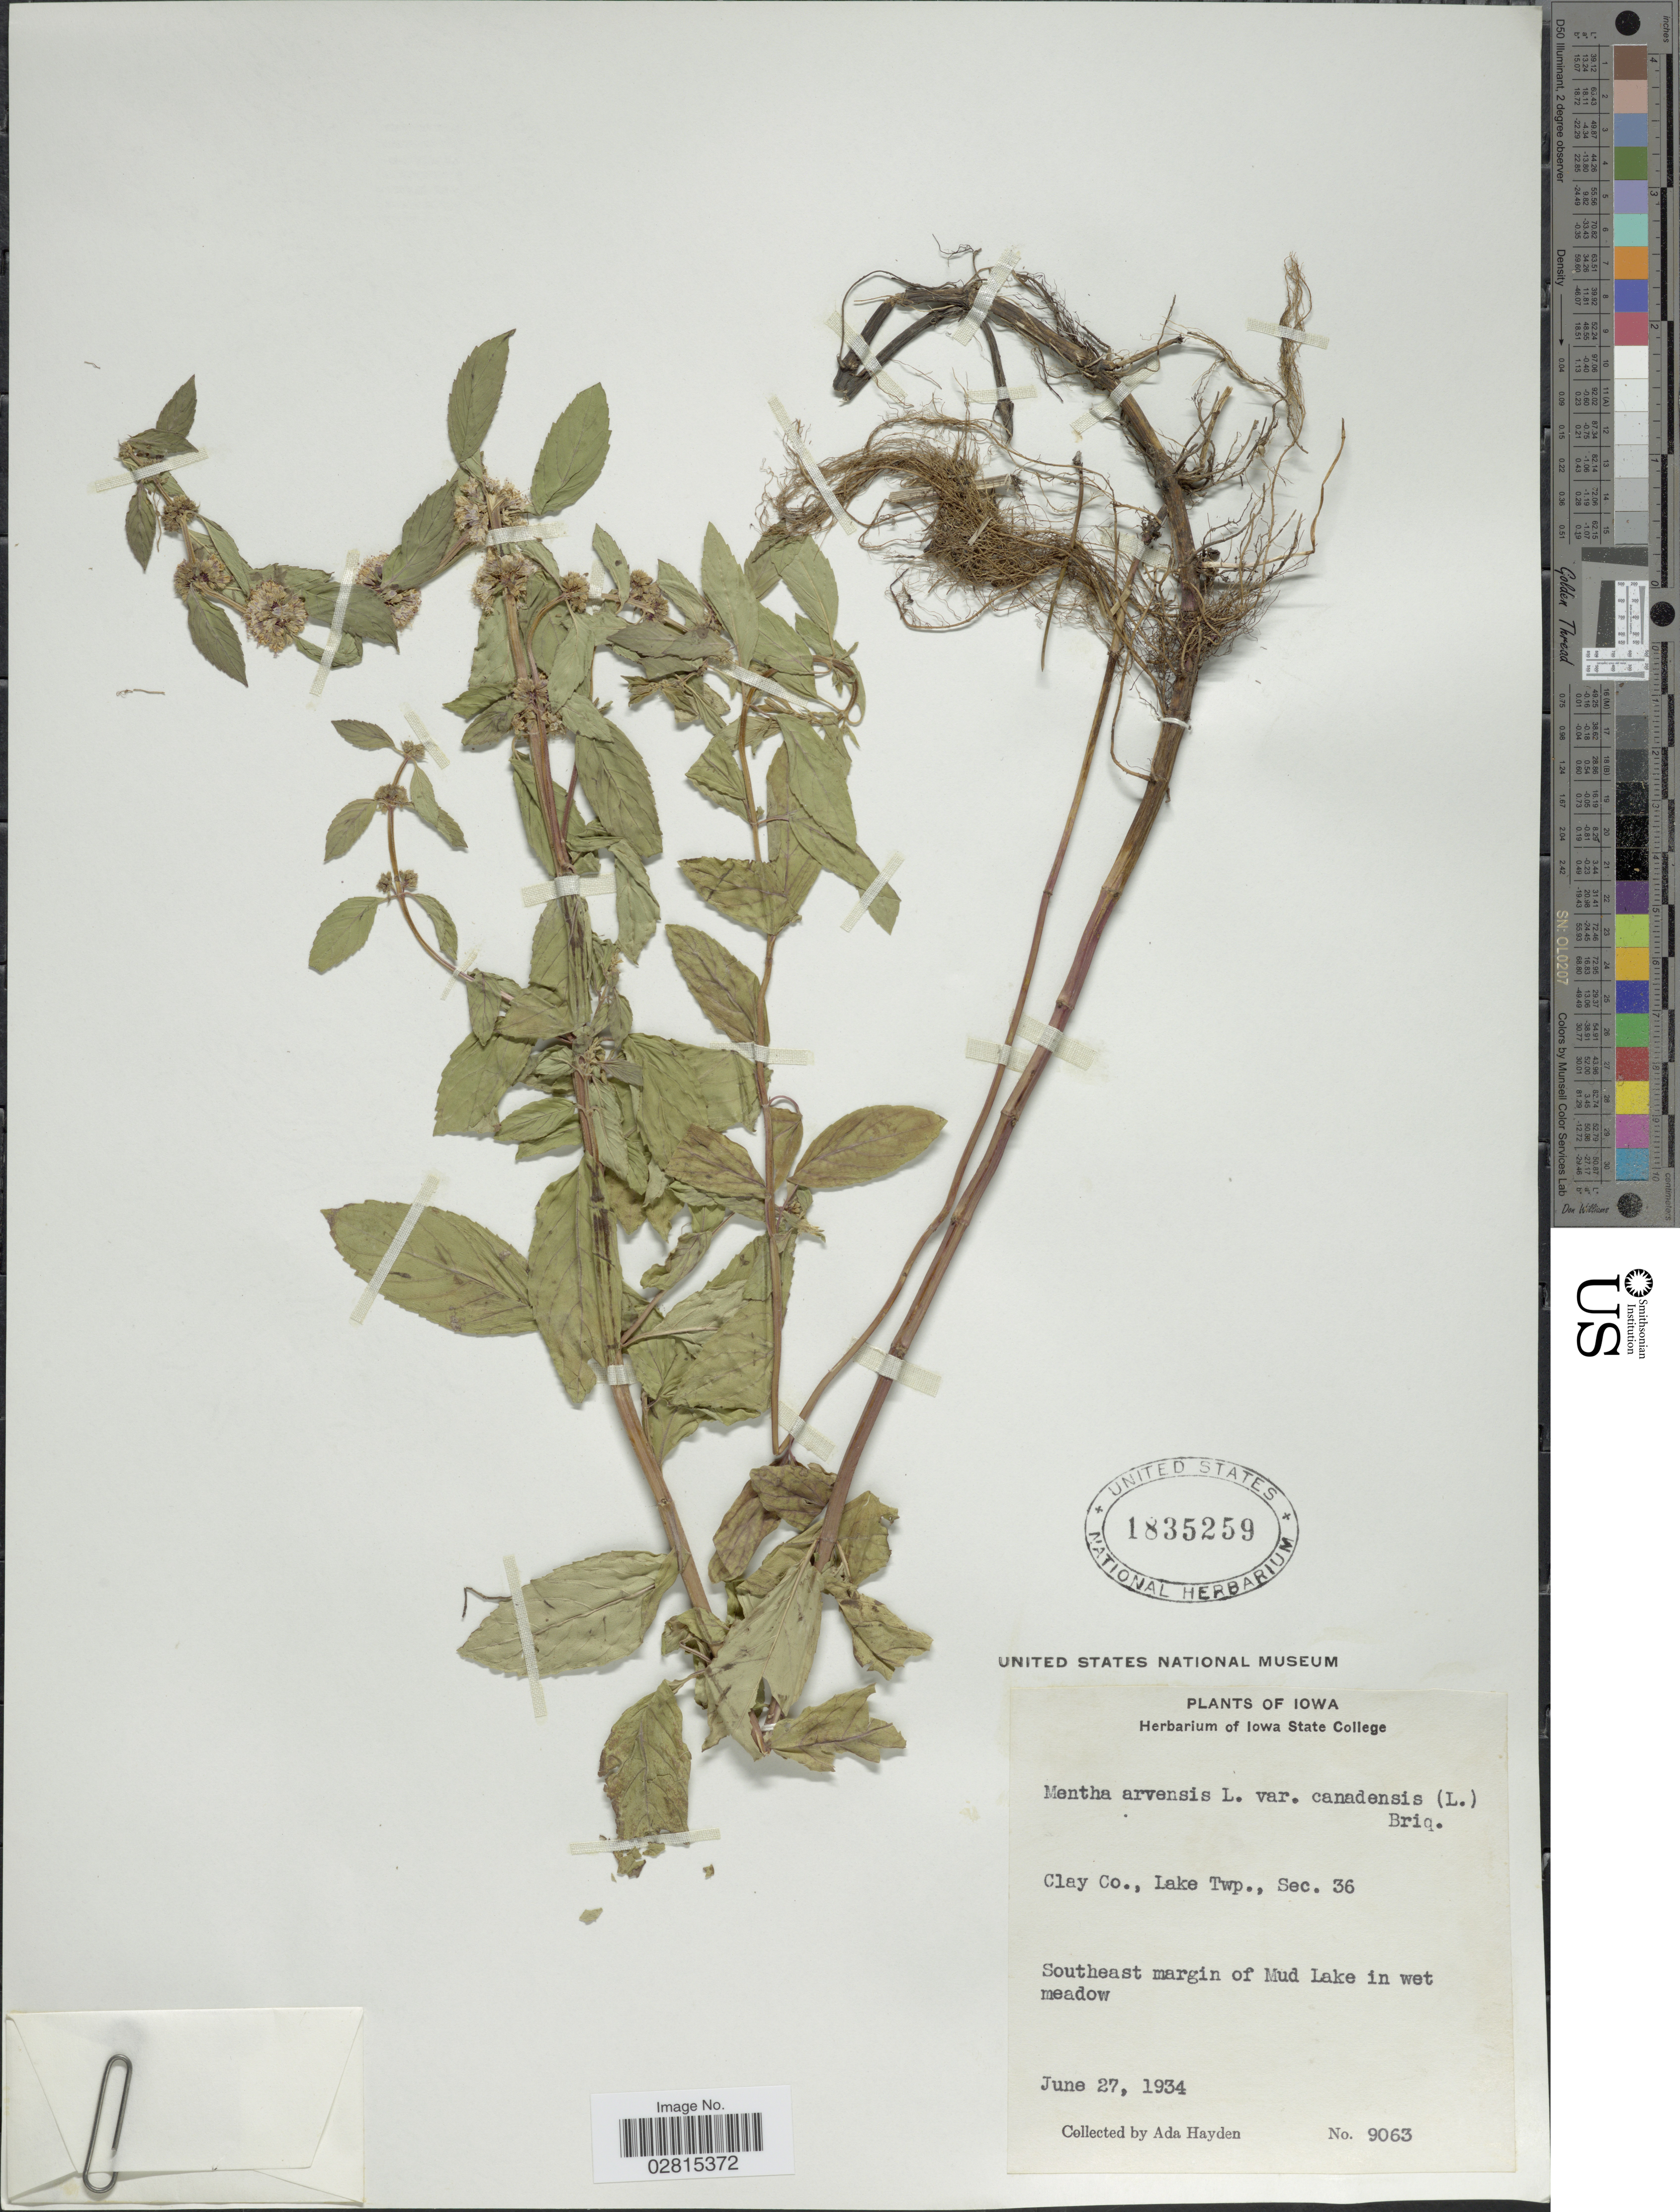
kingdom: Plantae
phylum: Tracheophyta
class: Magnoliopsida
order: Lamiales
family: Lamiaceae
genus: Mentha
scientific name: Mentha canadensis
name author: L.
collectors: Ada Hayden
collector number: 9063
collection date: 1934-06-27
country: United States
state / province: Iowa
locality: Clay Co., Lake Twp., Sec. 36. Southeast margin of Mud Lake in wet meadow.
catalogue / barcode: US 1835259